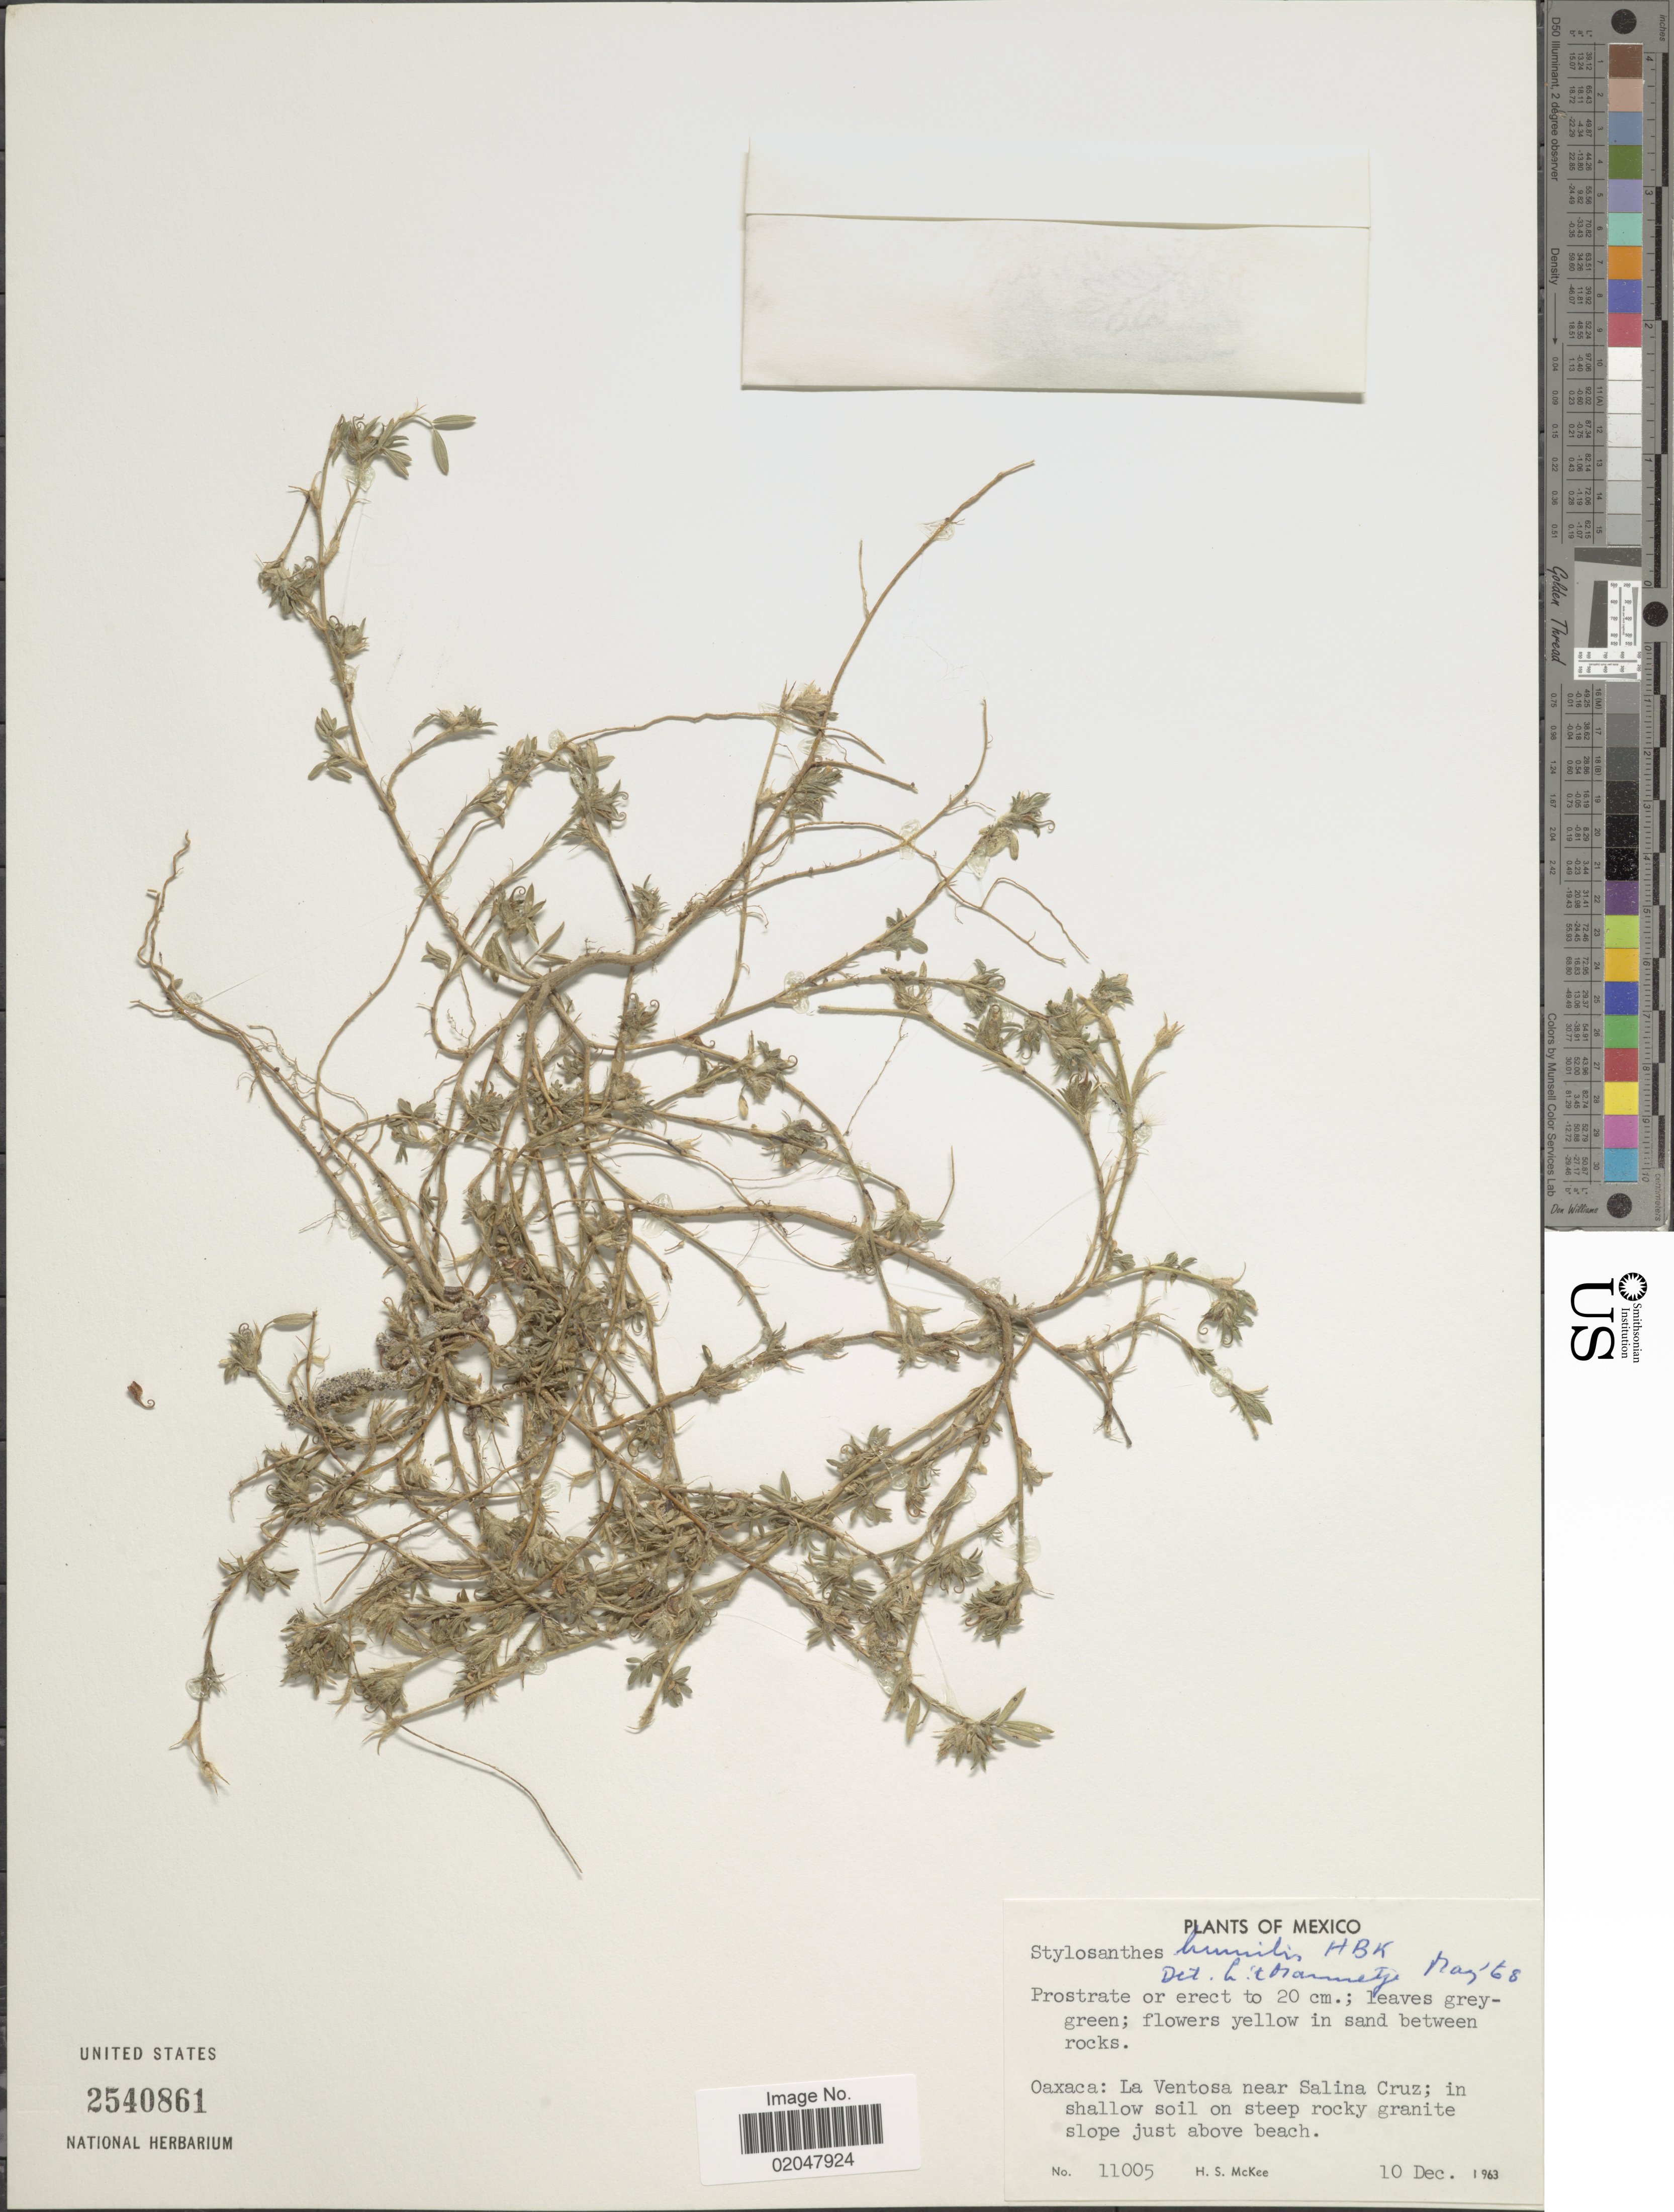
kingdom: Plantae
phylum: Tracheophyta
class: Magnoliopsida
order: Fabales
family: Fabaceae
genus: Stylosanthes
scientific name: Stylosanthes humilis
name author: Kunth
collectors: H. S. McKee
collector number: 11005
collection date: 1963-12-10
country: Mexico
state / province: Oaxaca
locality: La Ventosa near Salina Cruz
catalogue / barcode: US 2540861